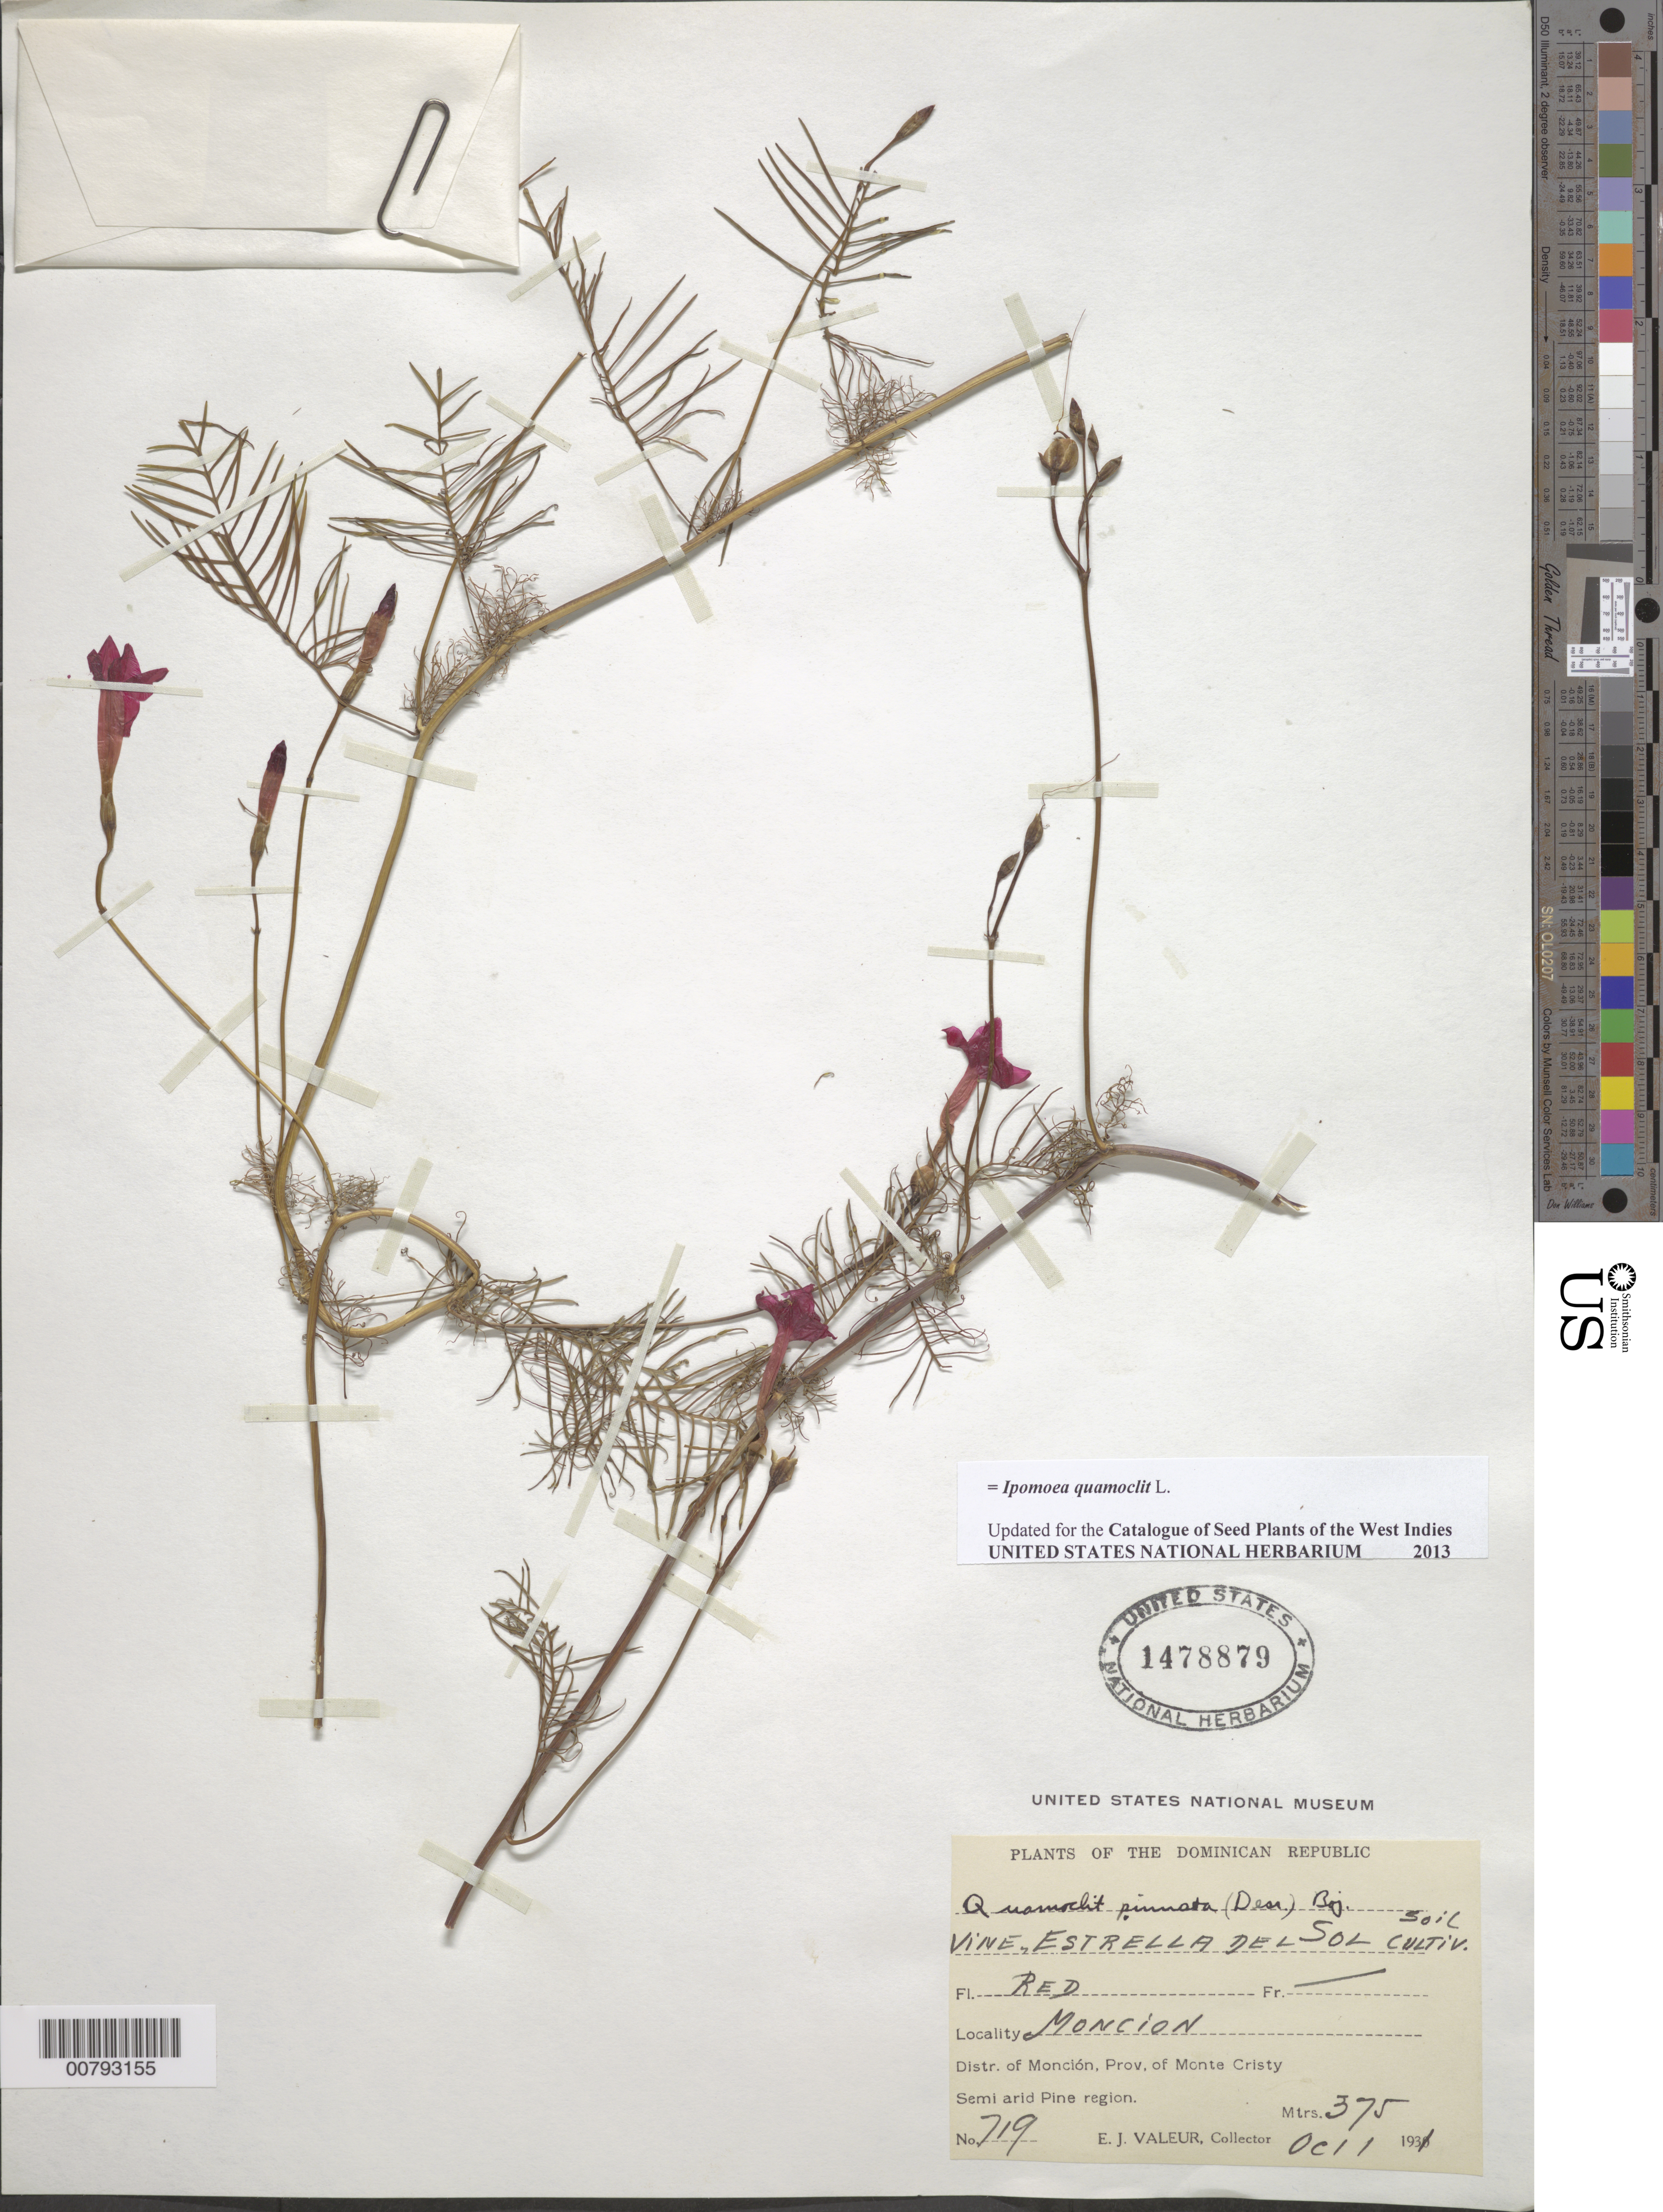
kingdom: Plantae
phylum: Tracheophyta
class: Magnoliopsida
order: Solanales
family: Convolvulaceae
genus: Ipomoea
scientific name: Ipomoea quamoclit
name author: L.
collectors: E. Valeur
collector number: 719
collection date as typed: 11 Oct 1931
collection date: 1931-10-11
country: Dominican Republic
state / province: Monte Cristi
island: Hispaniola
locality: Distr. Moncion, Locality Moncion.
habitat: Semi arid Pine region.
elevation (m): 375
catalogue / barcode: US 1478879